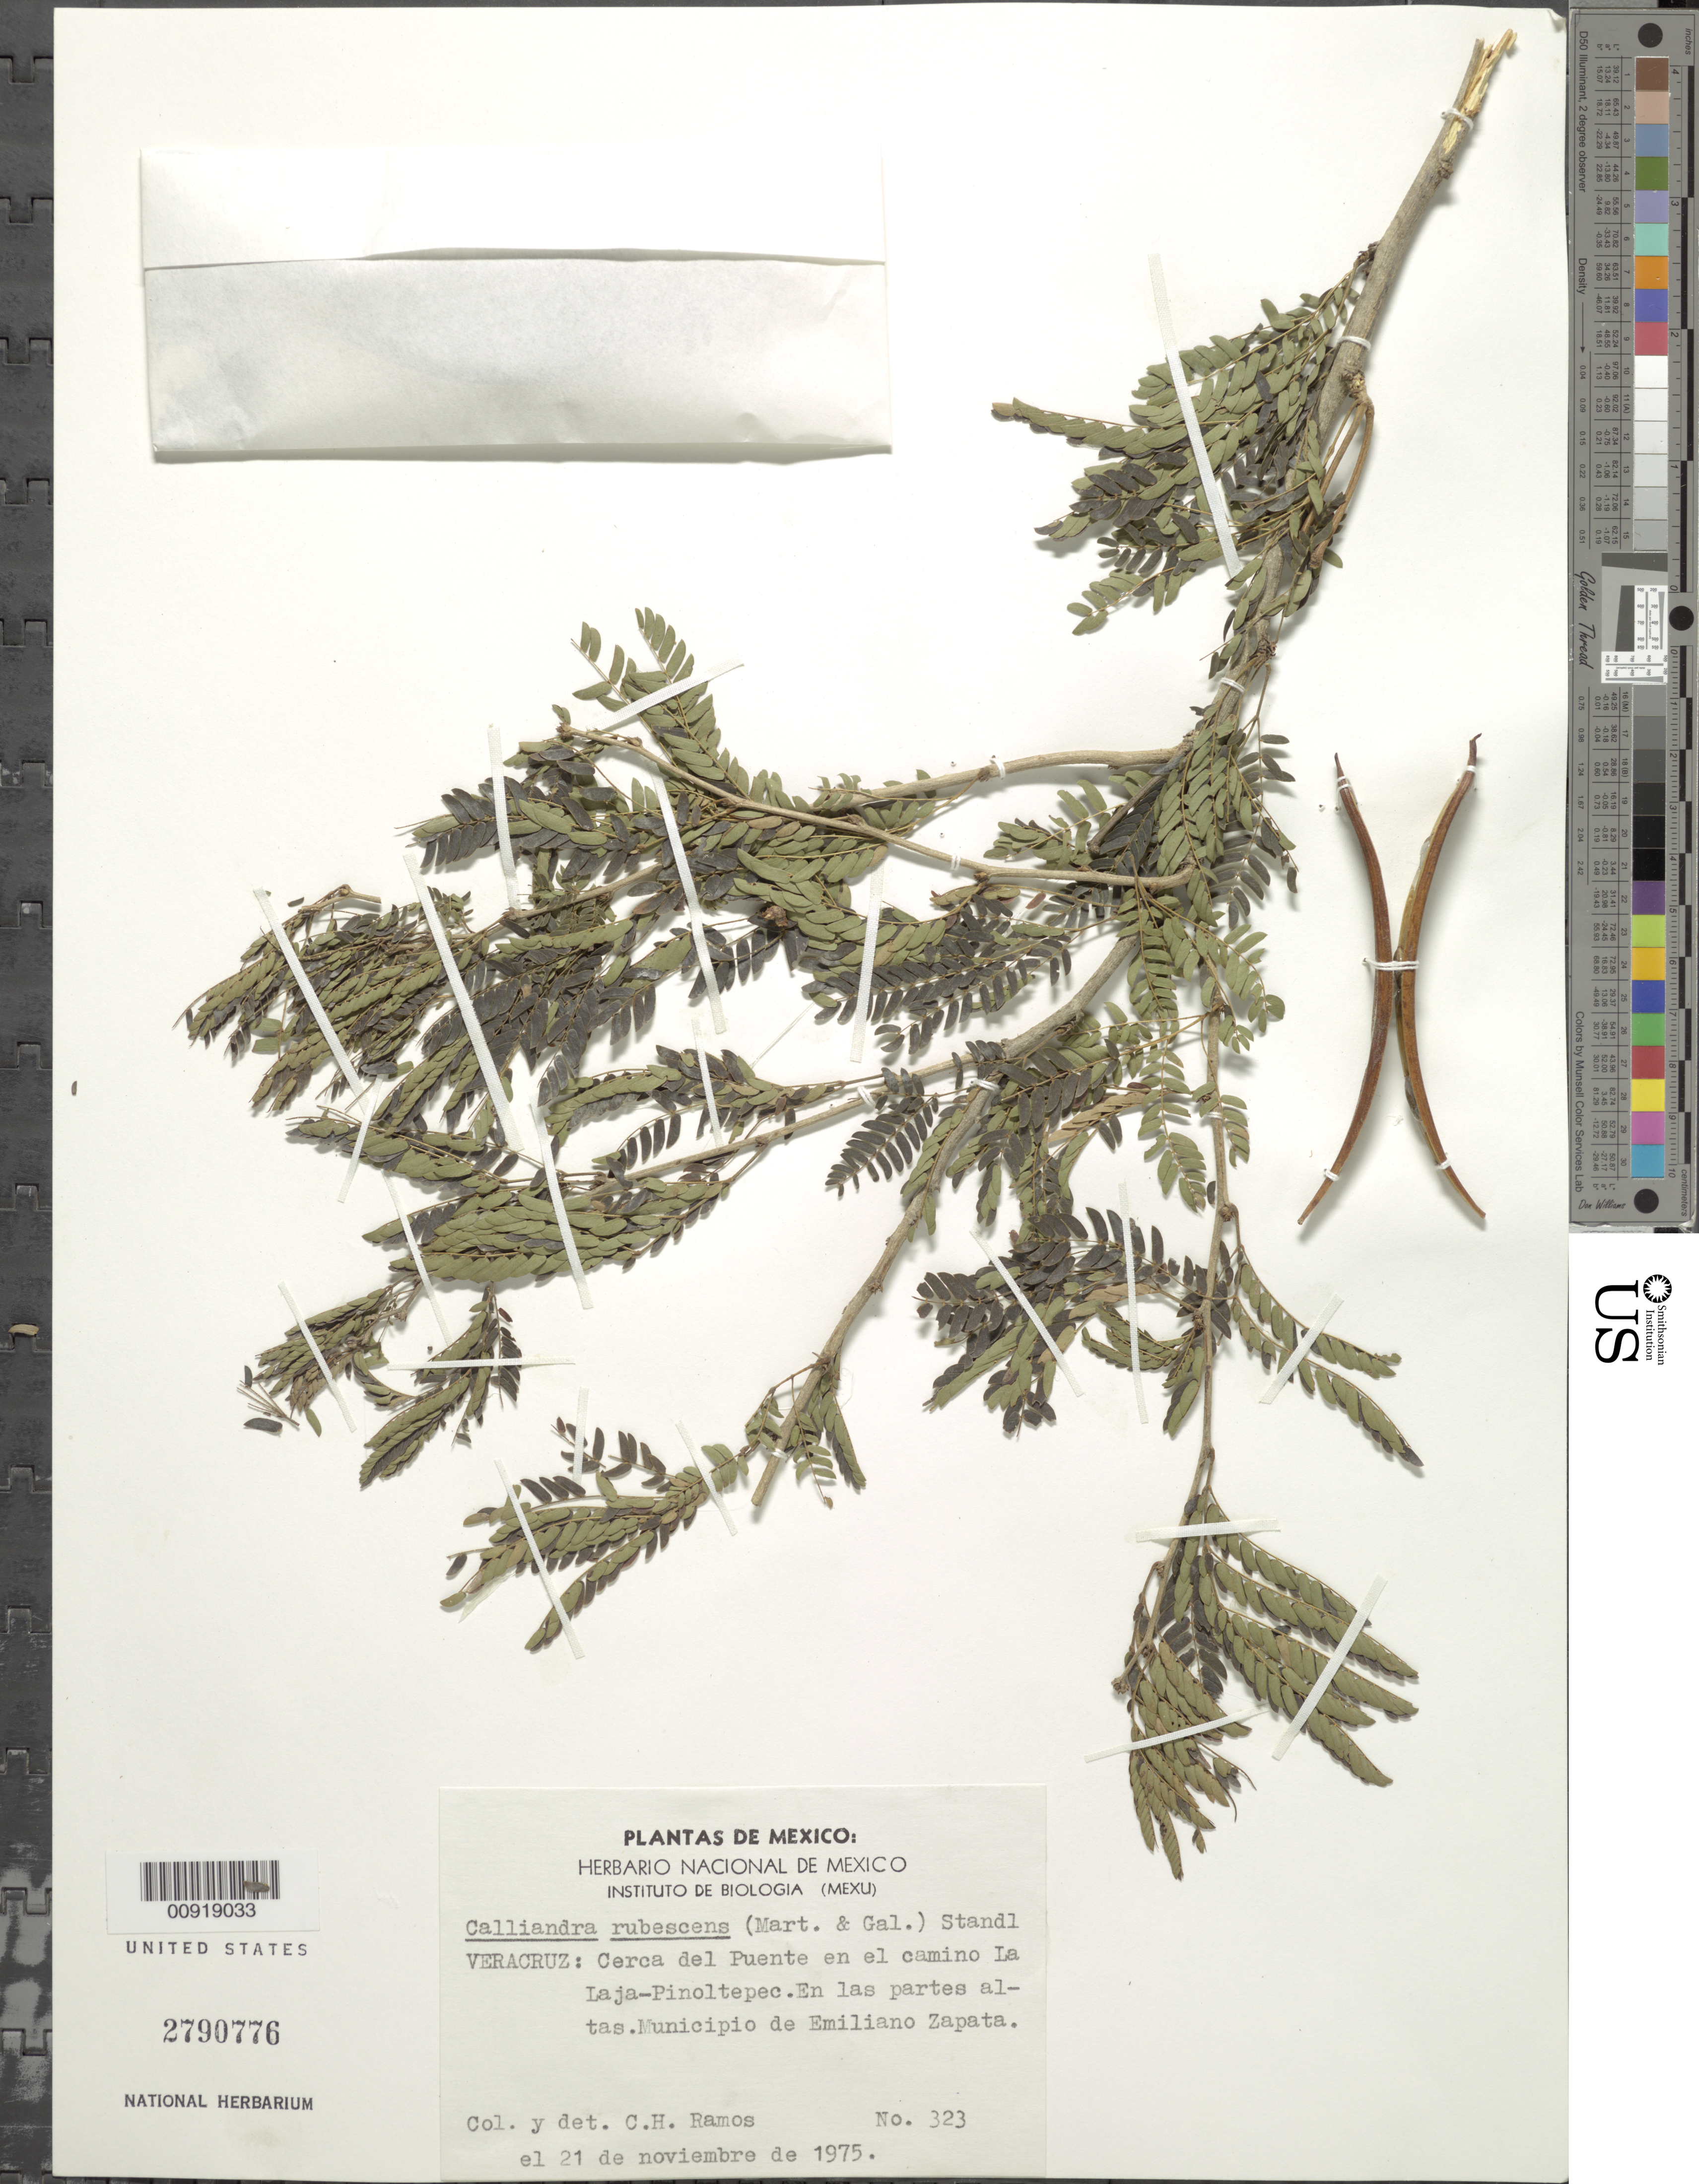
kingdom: Plantae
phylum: Tracheophyta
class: Magnoliopsida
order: Fabales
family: Fabaceae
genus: Calliandra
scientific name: Calliandra rubescens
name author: (M. Martens) Standl.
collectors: C. H. Ramos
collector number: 323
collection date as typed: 21 Nov 1975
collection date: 1975-11-21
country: Mexico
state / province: Veracruz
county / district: Emiliano Zapata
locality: Veracruz: Cerca del Puente en el camino La Laja-Pinoltepec. En las partes altas. Municipio de Emiliano Zapata.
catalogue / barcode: US 2790776